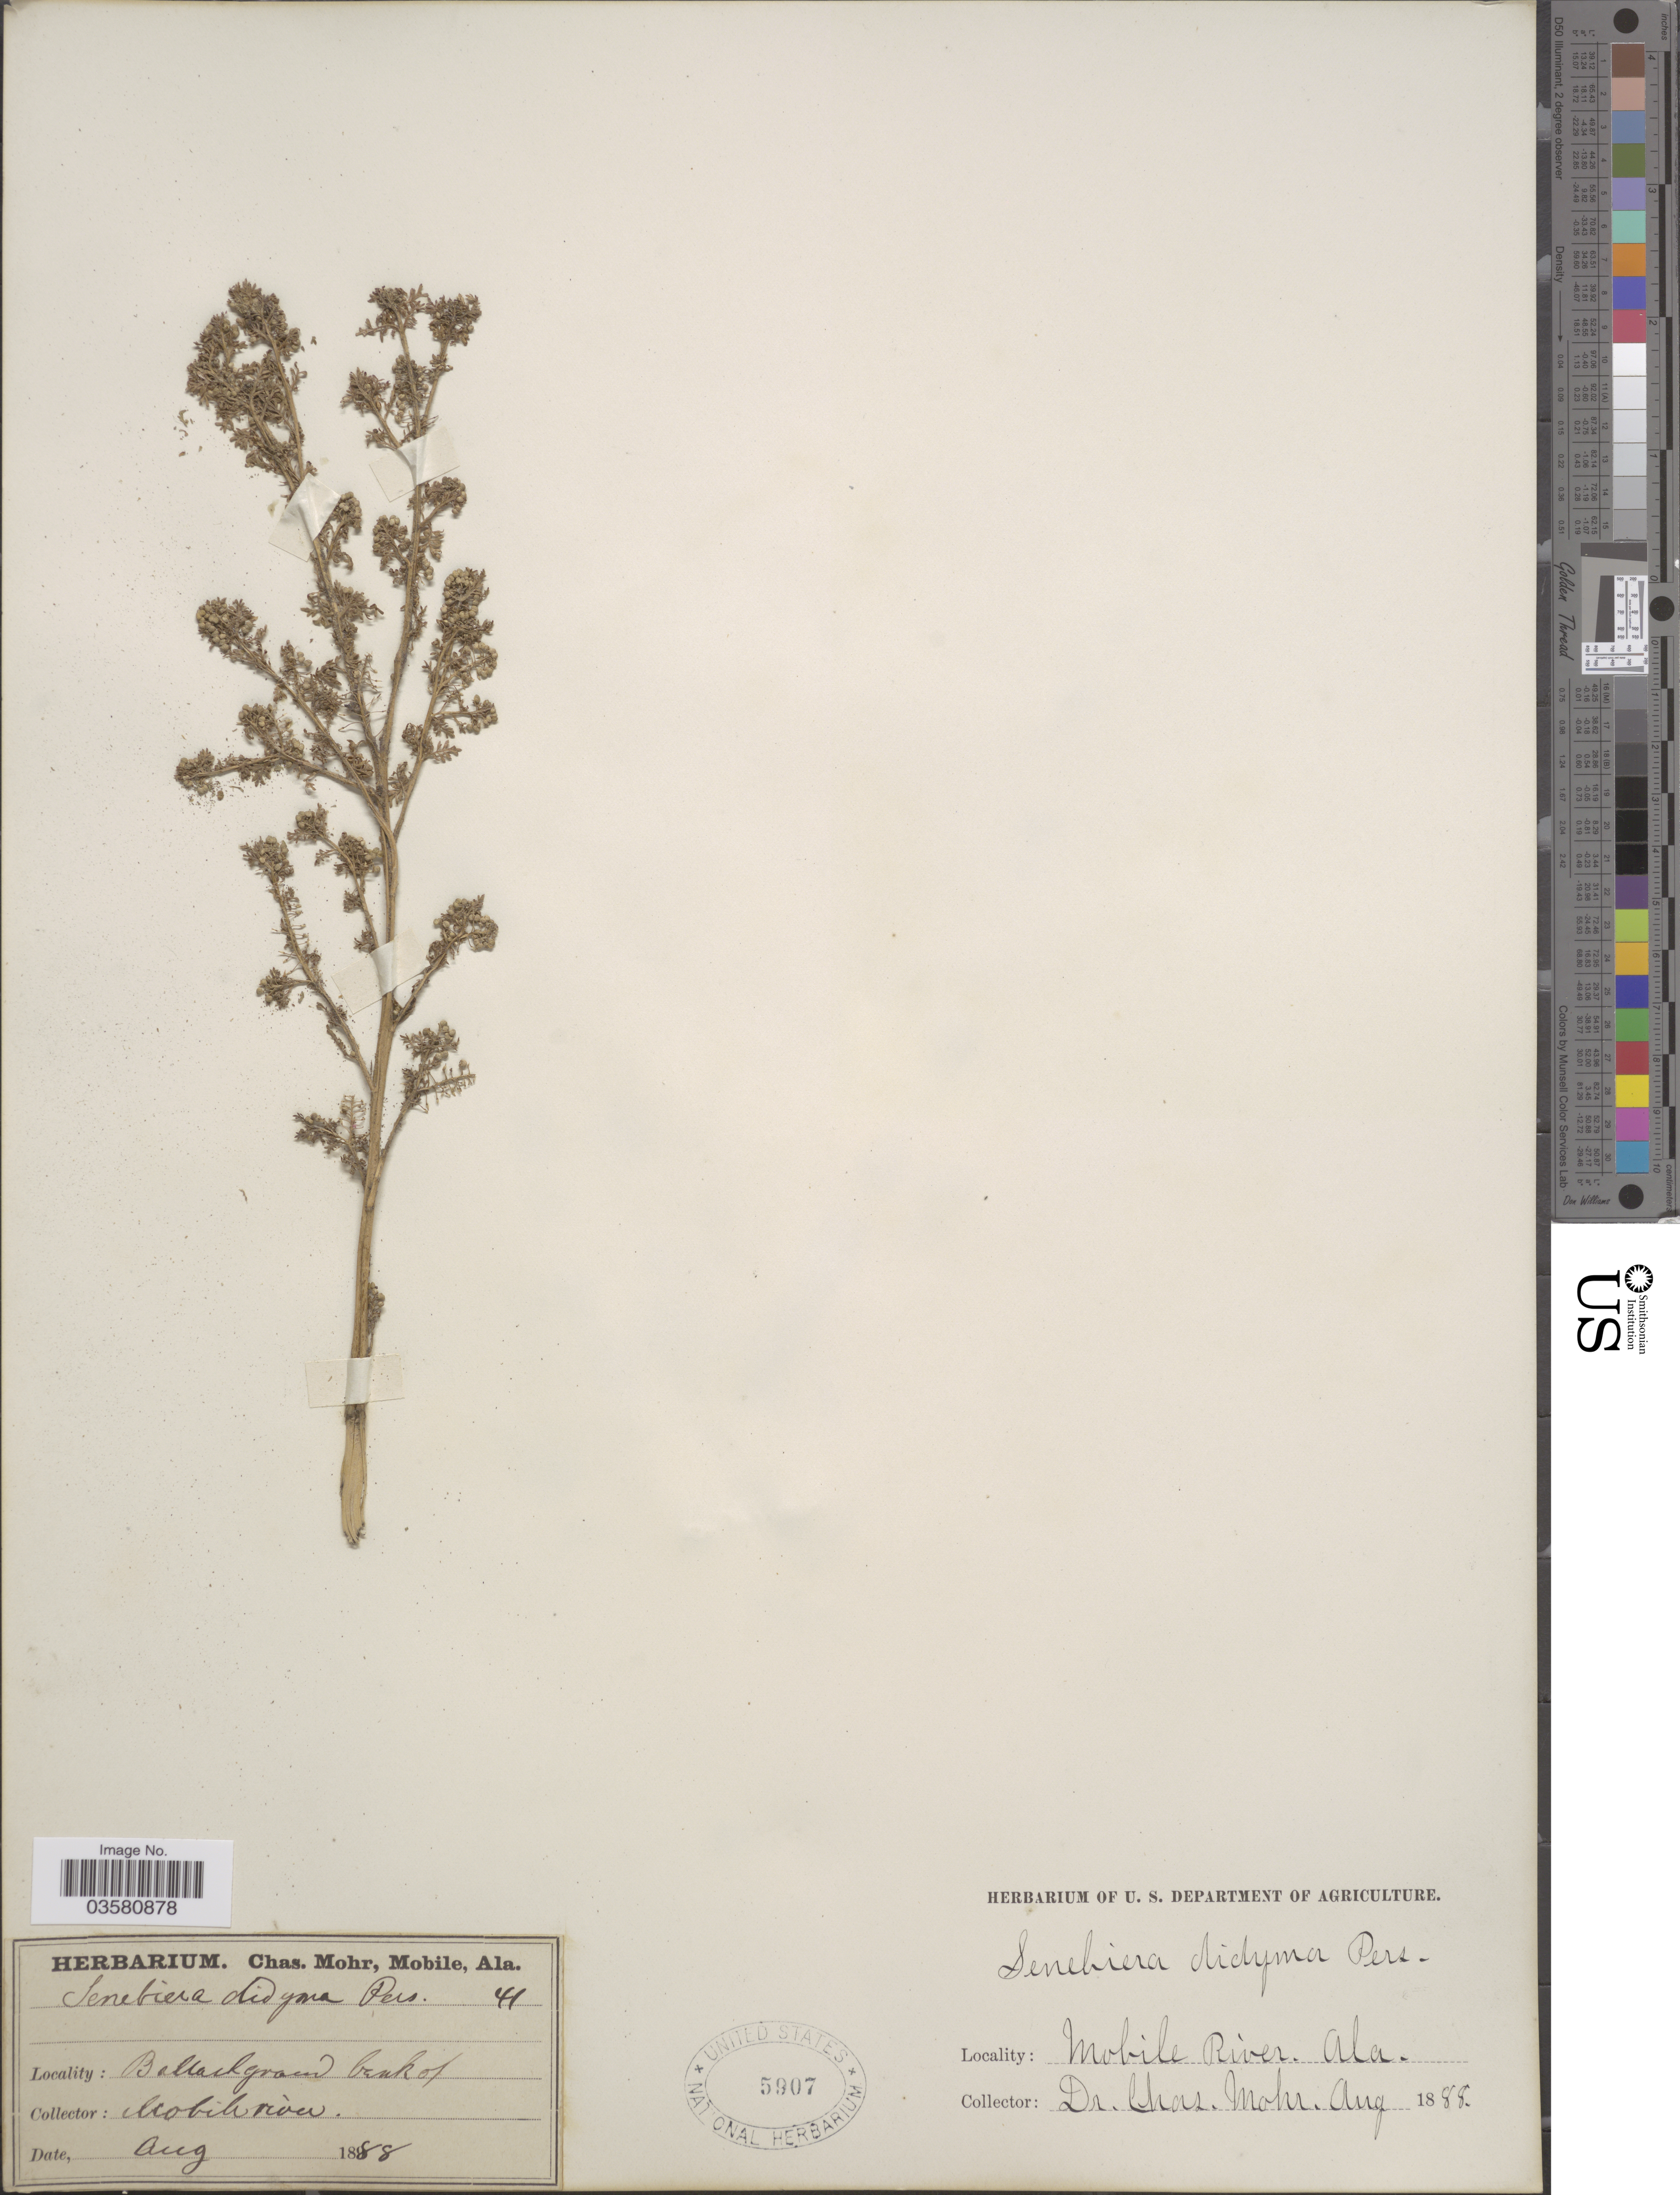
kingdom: Plantae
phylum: Tracheophyta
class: Magnoliopsida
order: Brassicales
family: Brassicaceae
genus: Lepidium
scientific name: Lepidium didymum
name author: L.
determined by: Strong, M. T., (US), Smithsonian Institution - National Museum of Natural History (UNITED STATES)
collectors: Mohr, C. T. (herbarium)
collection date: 1888-08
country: United States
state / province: Alabama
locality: Ballast ground bank of Mobile River.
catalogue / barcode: US 5907